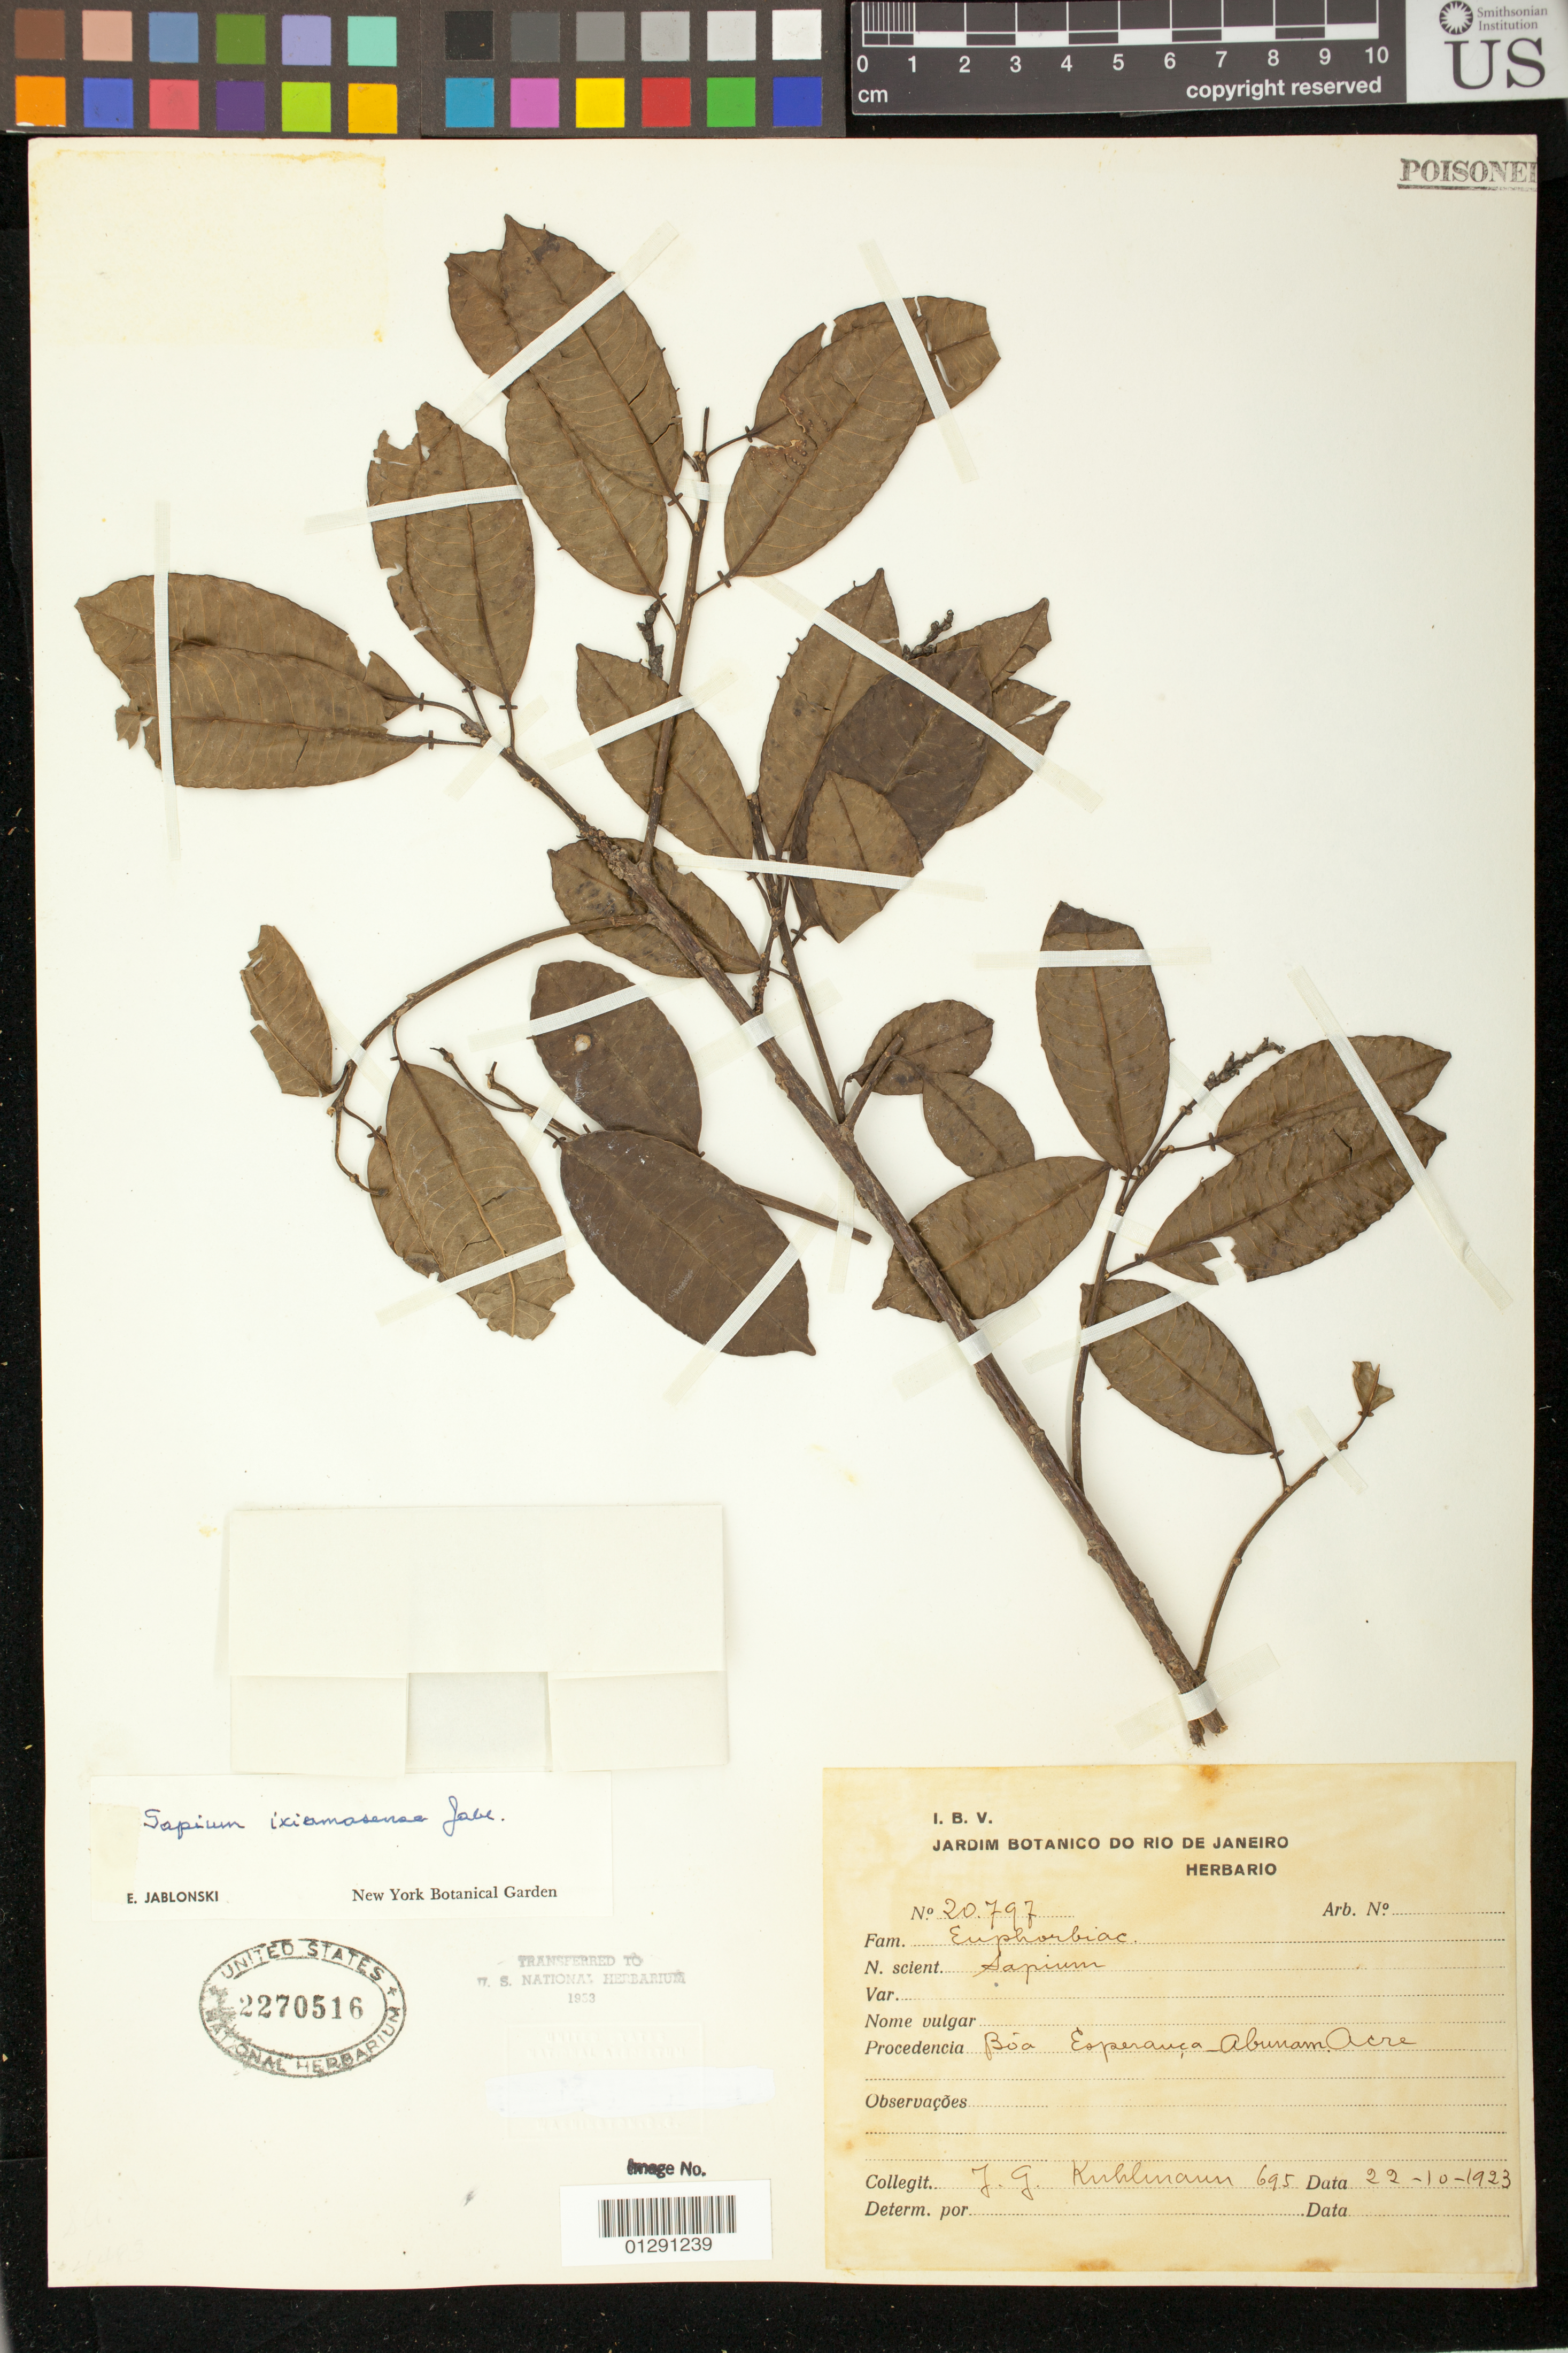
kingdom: Plantae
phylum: Tracheophyta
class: Magnoliopsida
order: Malpighiales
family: Euphorbiaceae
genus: Sapium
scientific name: Sapium glandulatum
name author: (Vell.) Pax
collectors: J. G. Kuhlmann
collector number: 695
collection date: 1923-10-22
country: Brazil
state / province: Acre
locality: Boa Esperanca - Abunam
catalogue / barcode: US 2270516